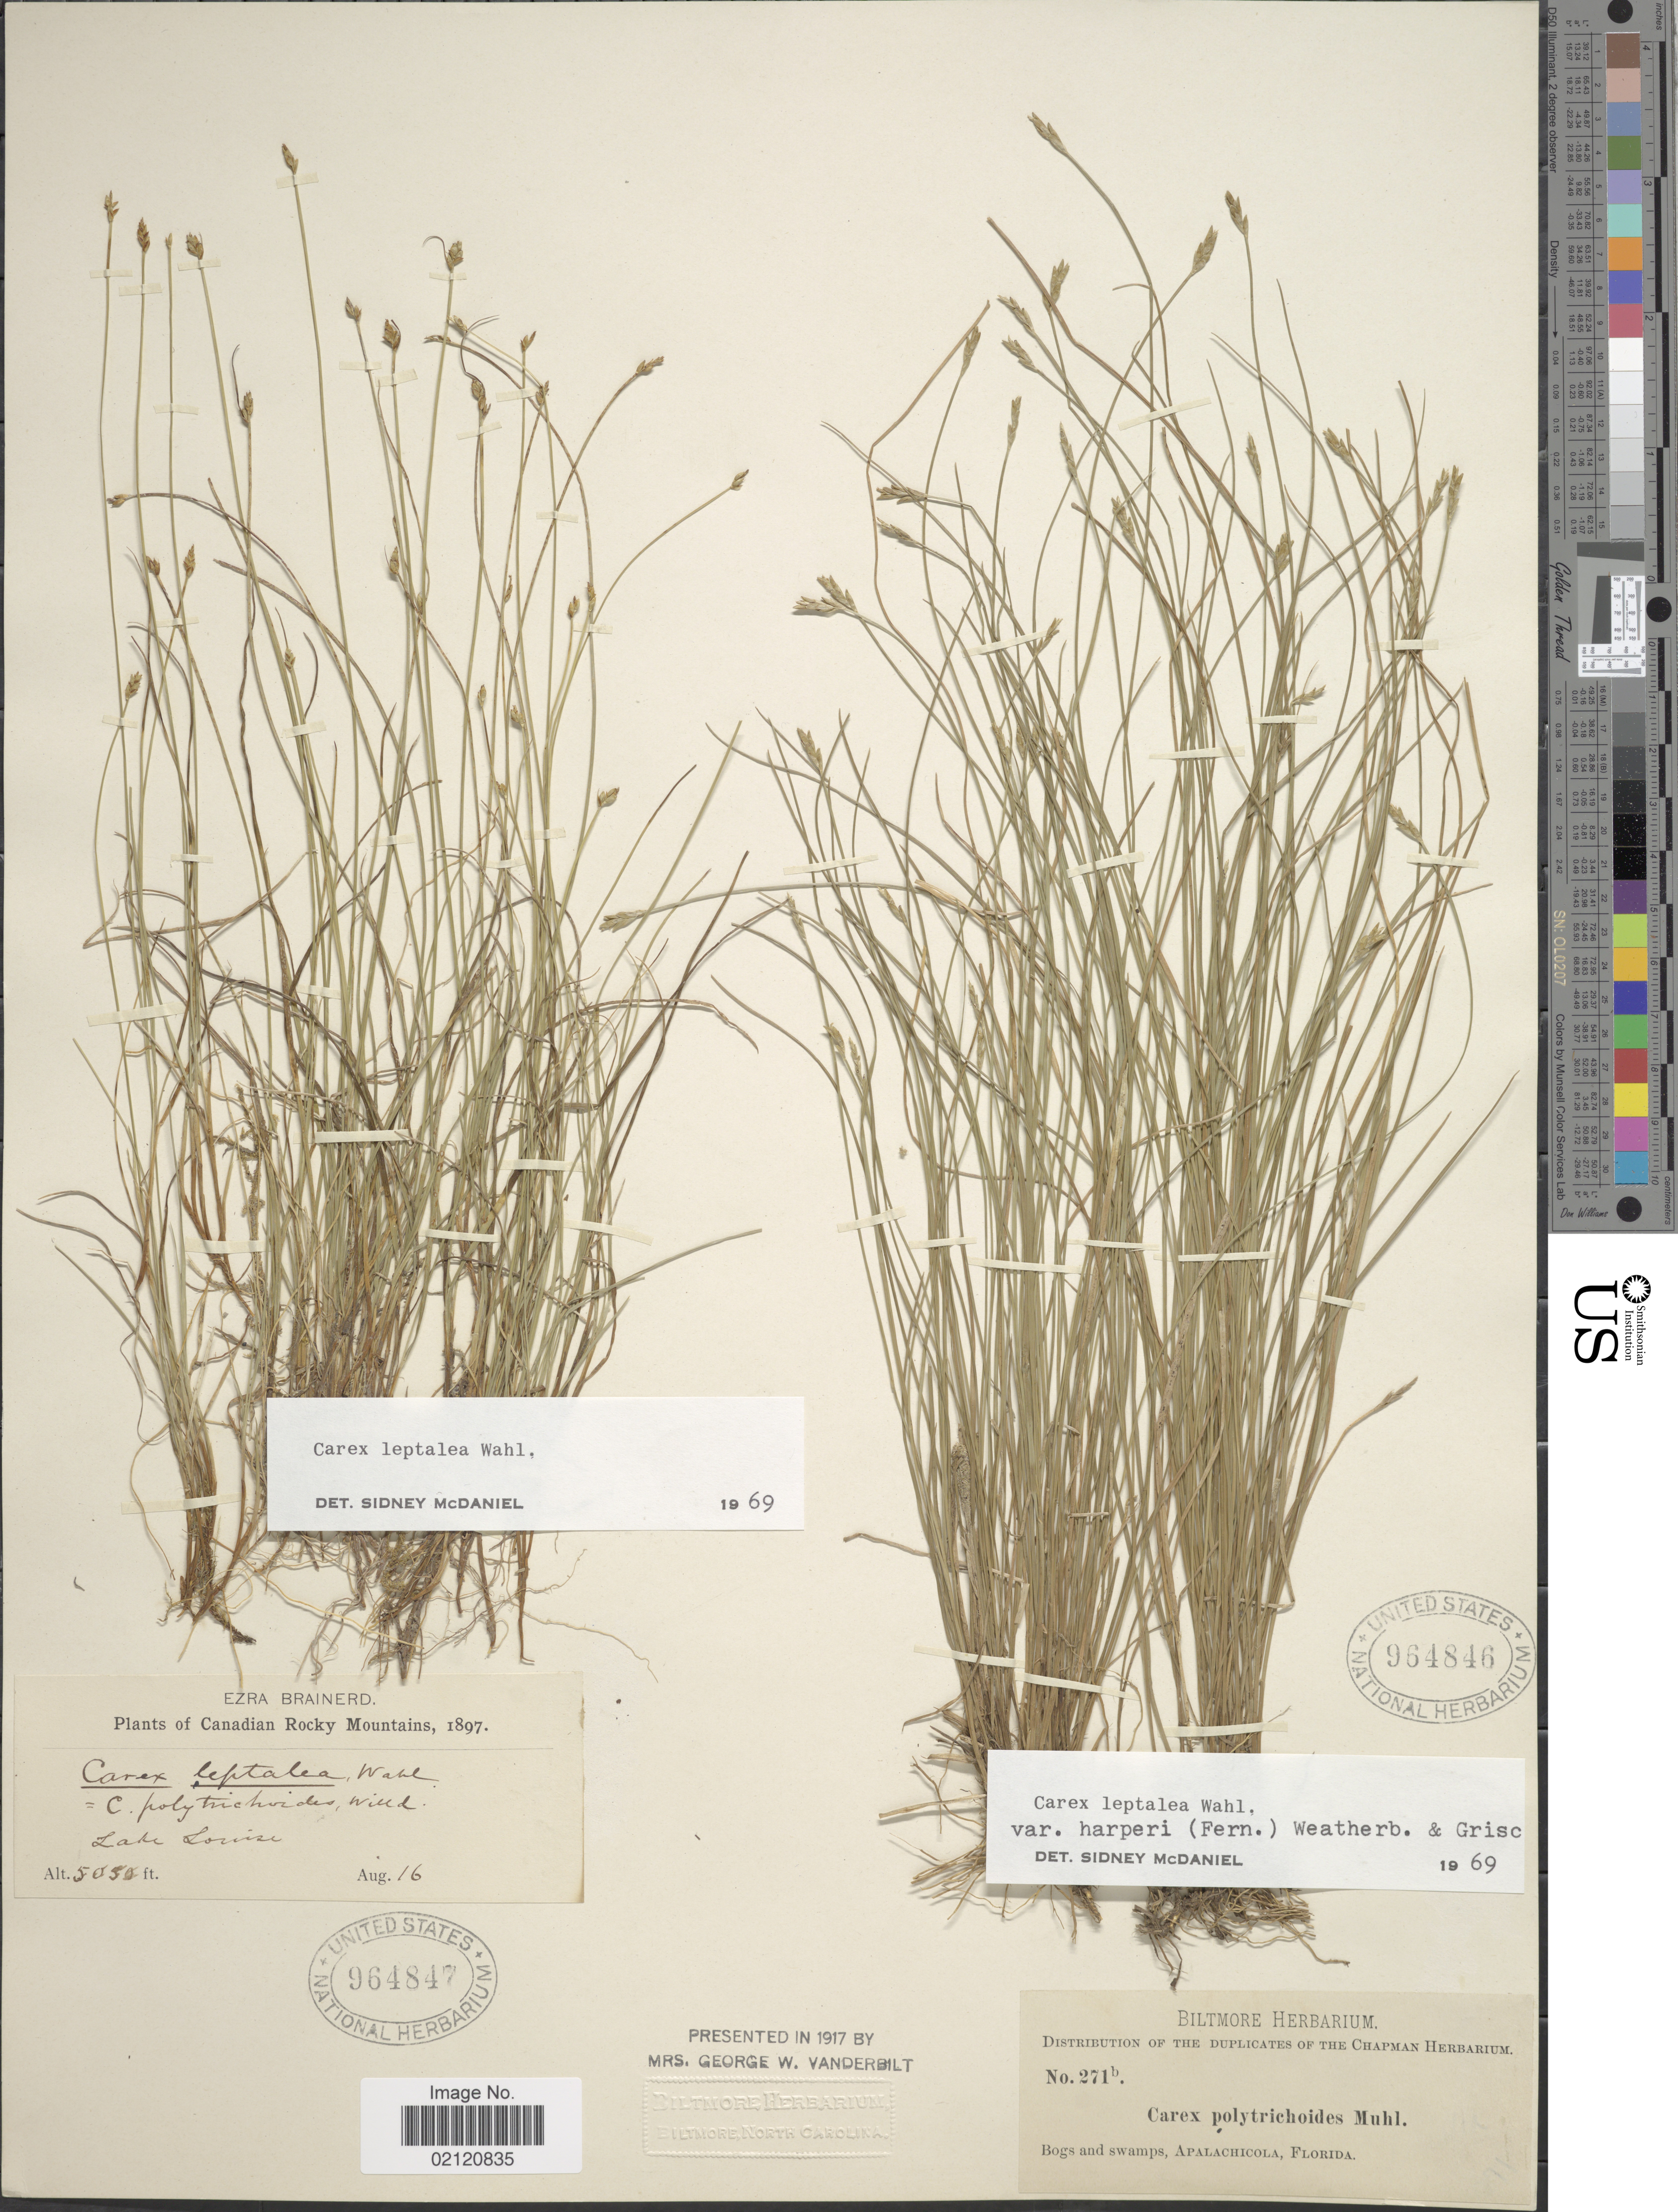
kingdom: Plantae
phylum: Tracheophyta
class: Liliopsida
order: Poales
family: Cyperaceae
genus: Carex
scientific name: Carex leptalea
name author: Wahlenb.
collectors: E. Brainerd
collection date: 1897-08-16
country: Canada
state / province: Alberta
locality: Canadian Rocky Mountains, Lake Louise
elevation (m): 1539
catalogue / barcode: US 964847